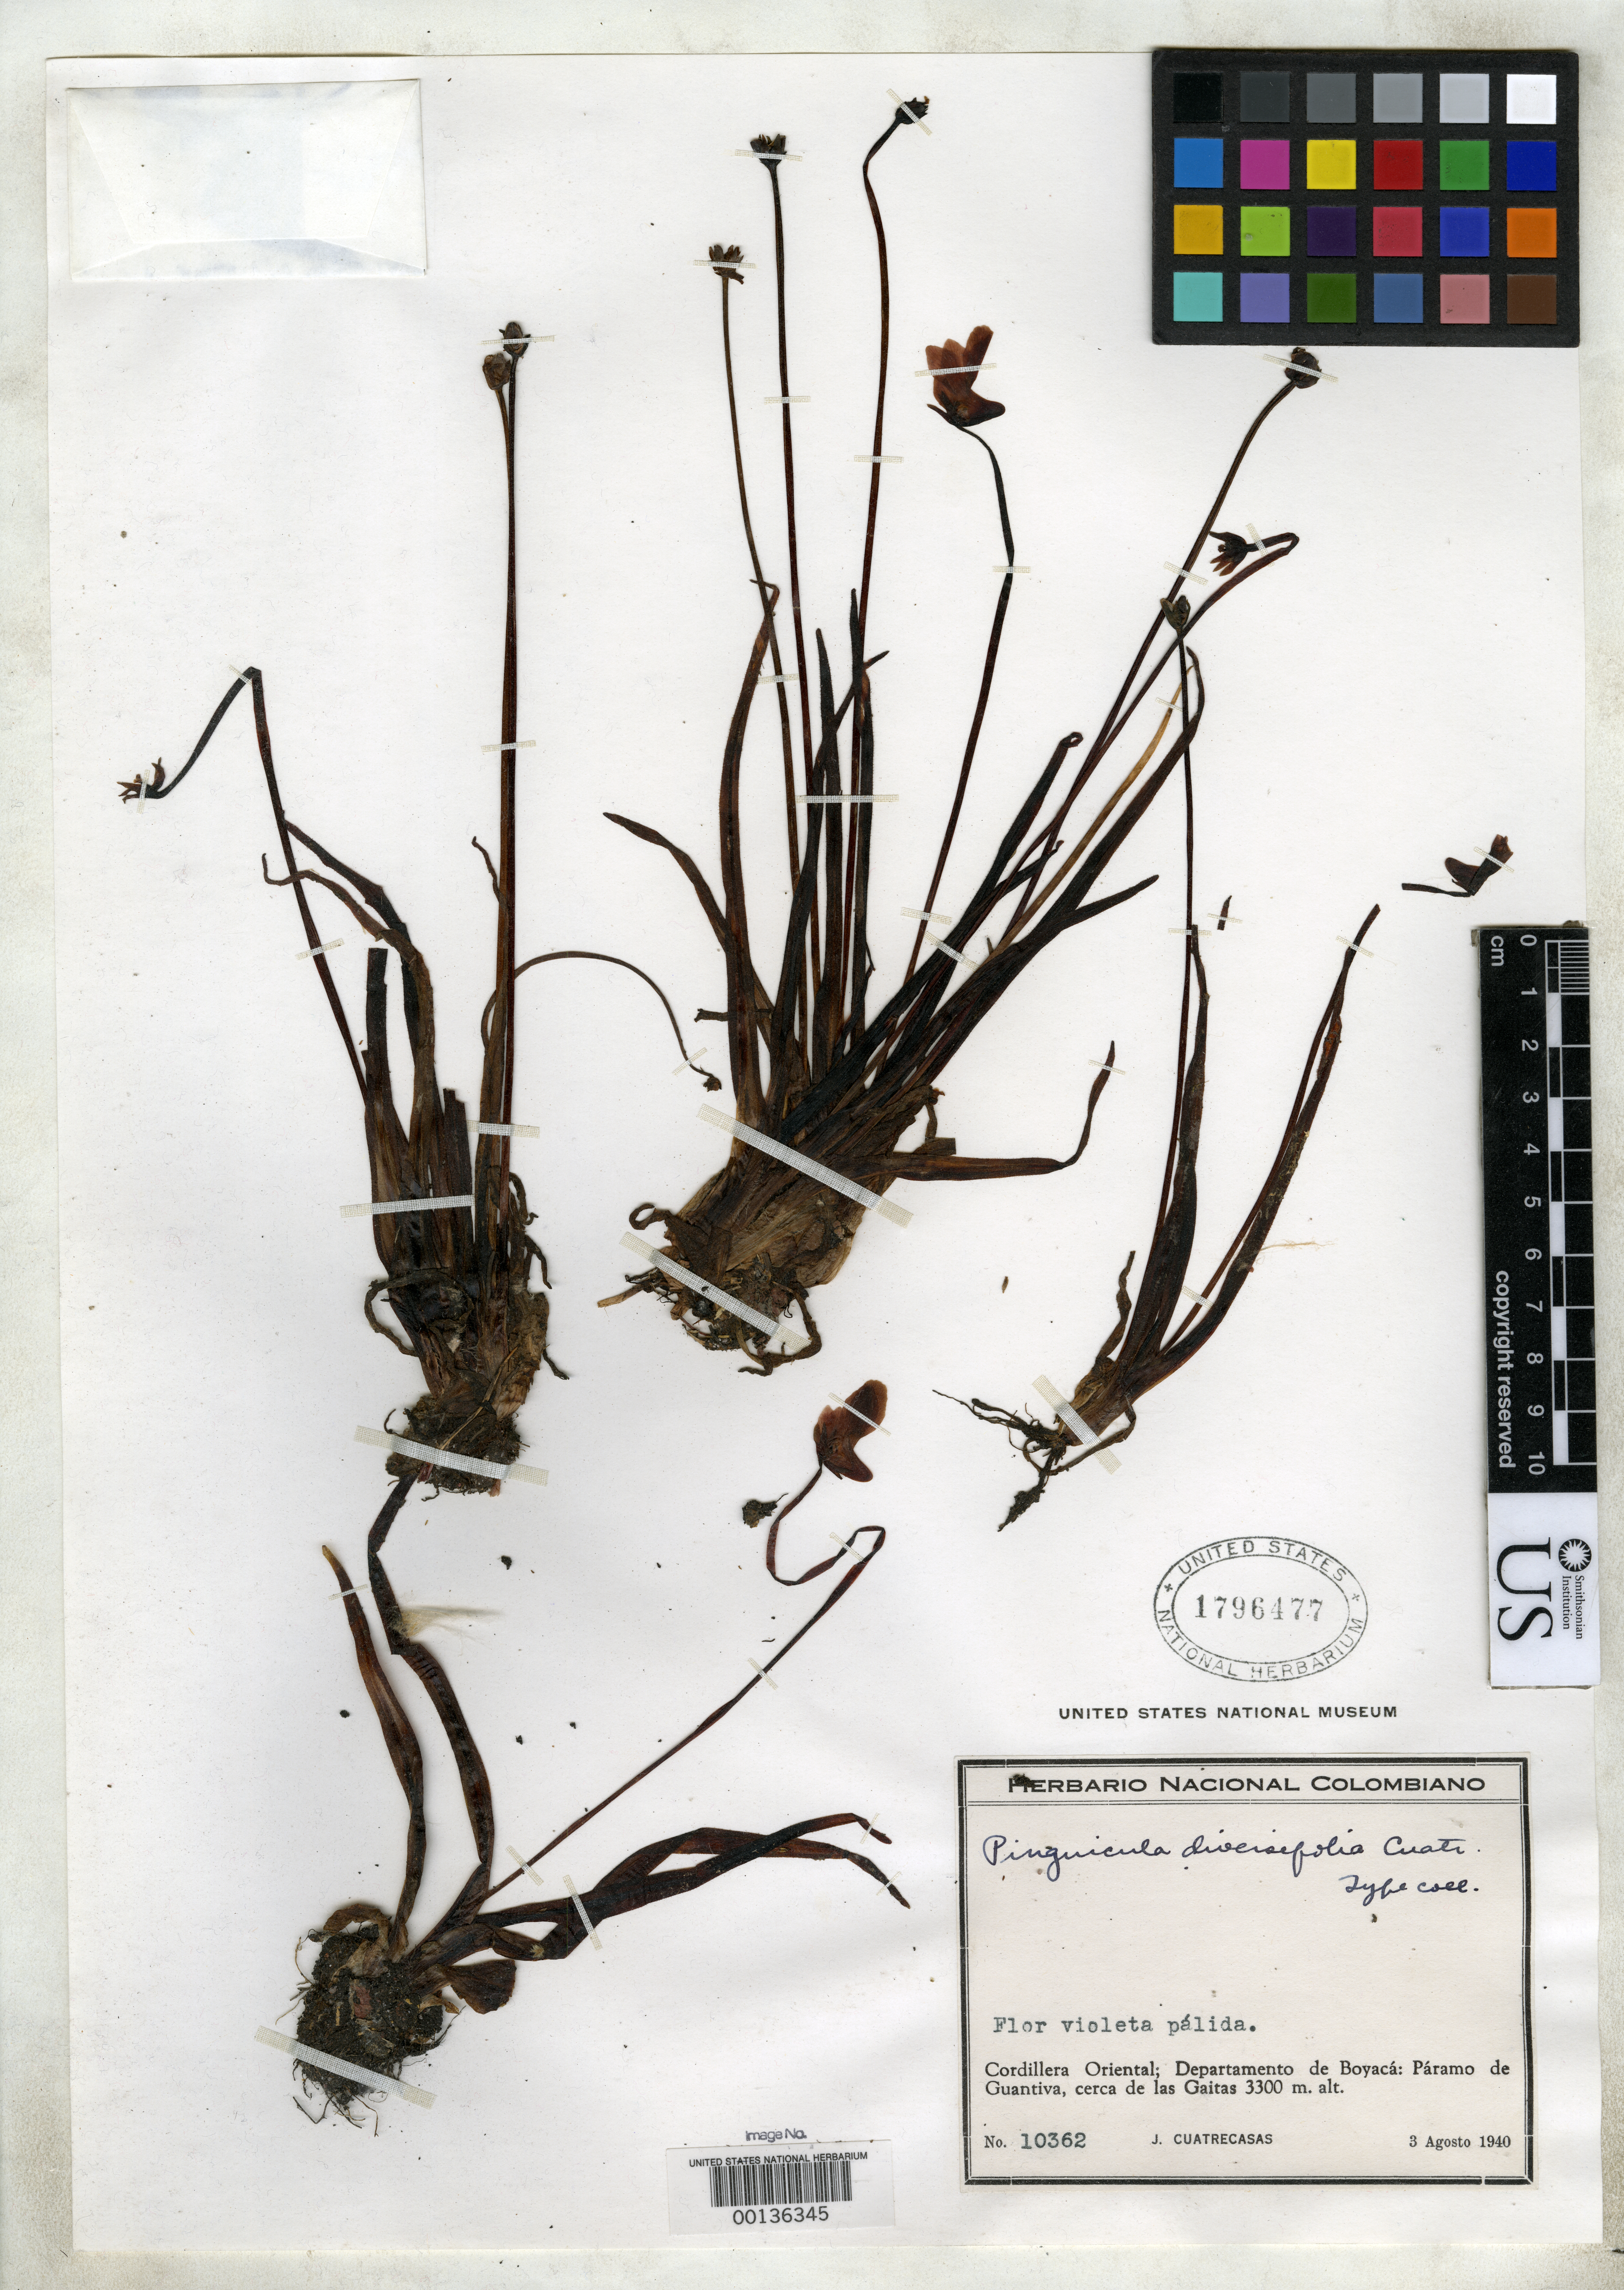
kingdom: Plantae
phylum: Tracheophyta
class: Magnoliopsida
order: Lamiales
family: Lentibulariaceae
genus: Pinguicula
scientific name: Pinguicula diversifolia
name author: Cuatrec.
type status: Isotype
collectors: J. Cuatrecasas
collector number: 10362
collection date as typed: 03 Aug 1940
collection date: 1940-08-03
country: Colombia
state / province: Boyacá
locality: Paramo de Guantiva, near Las Gaitas.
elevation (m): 3300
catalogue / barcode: US 1796477